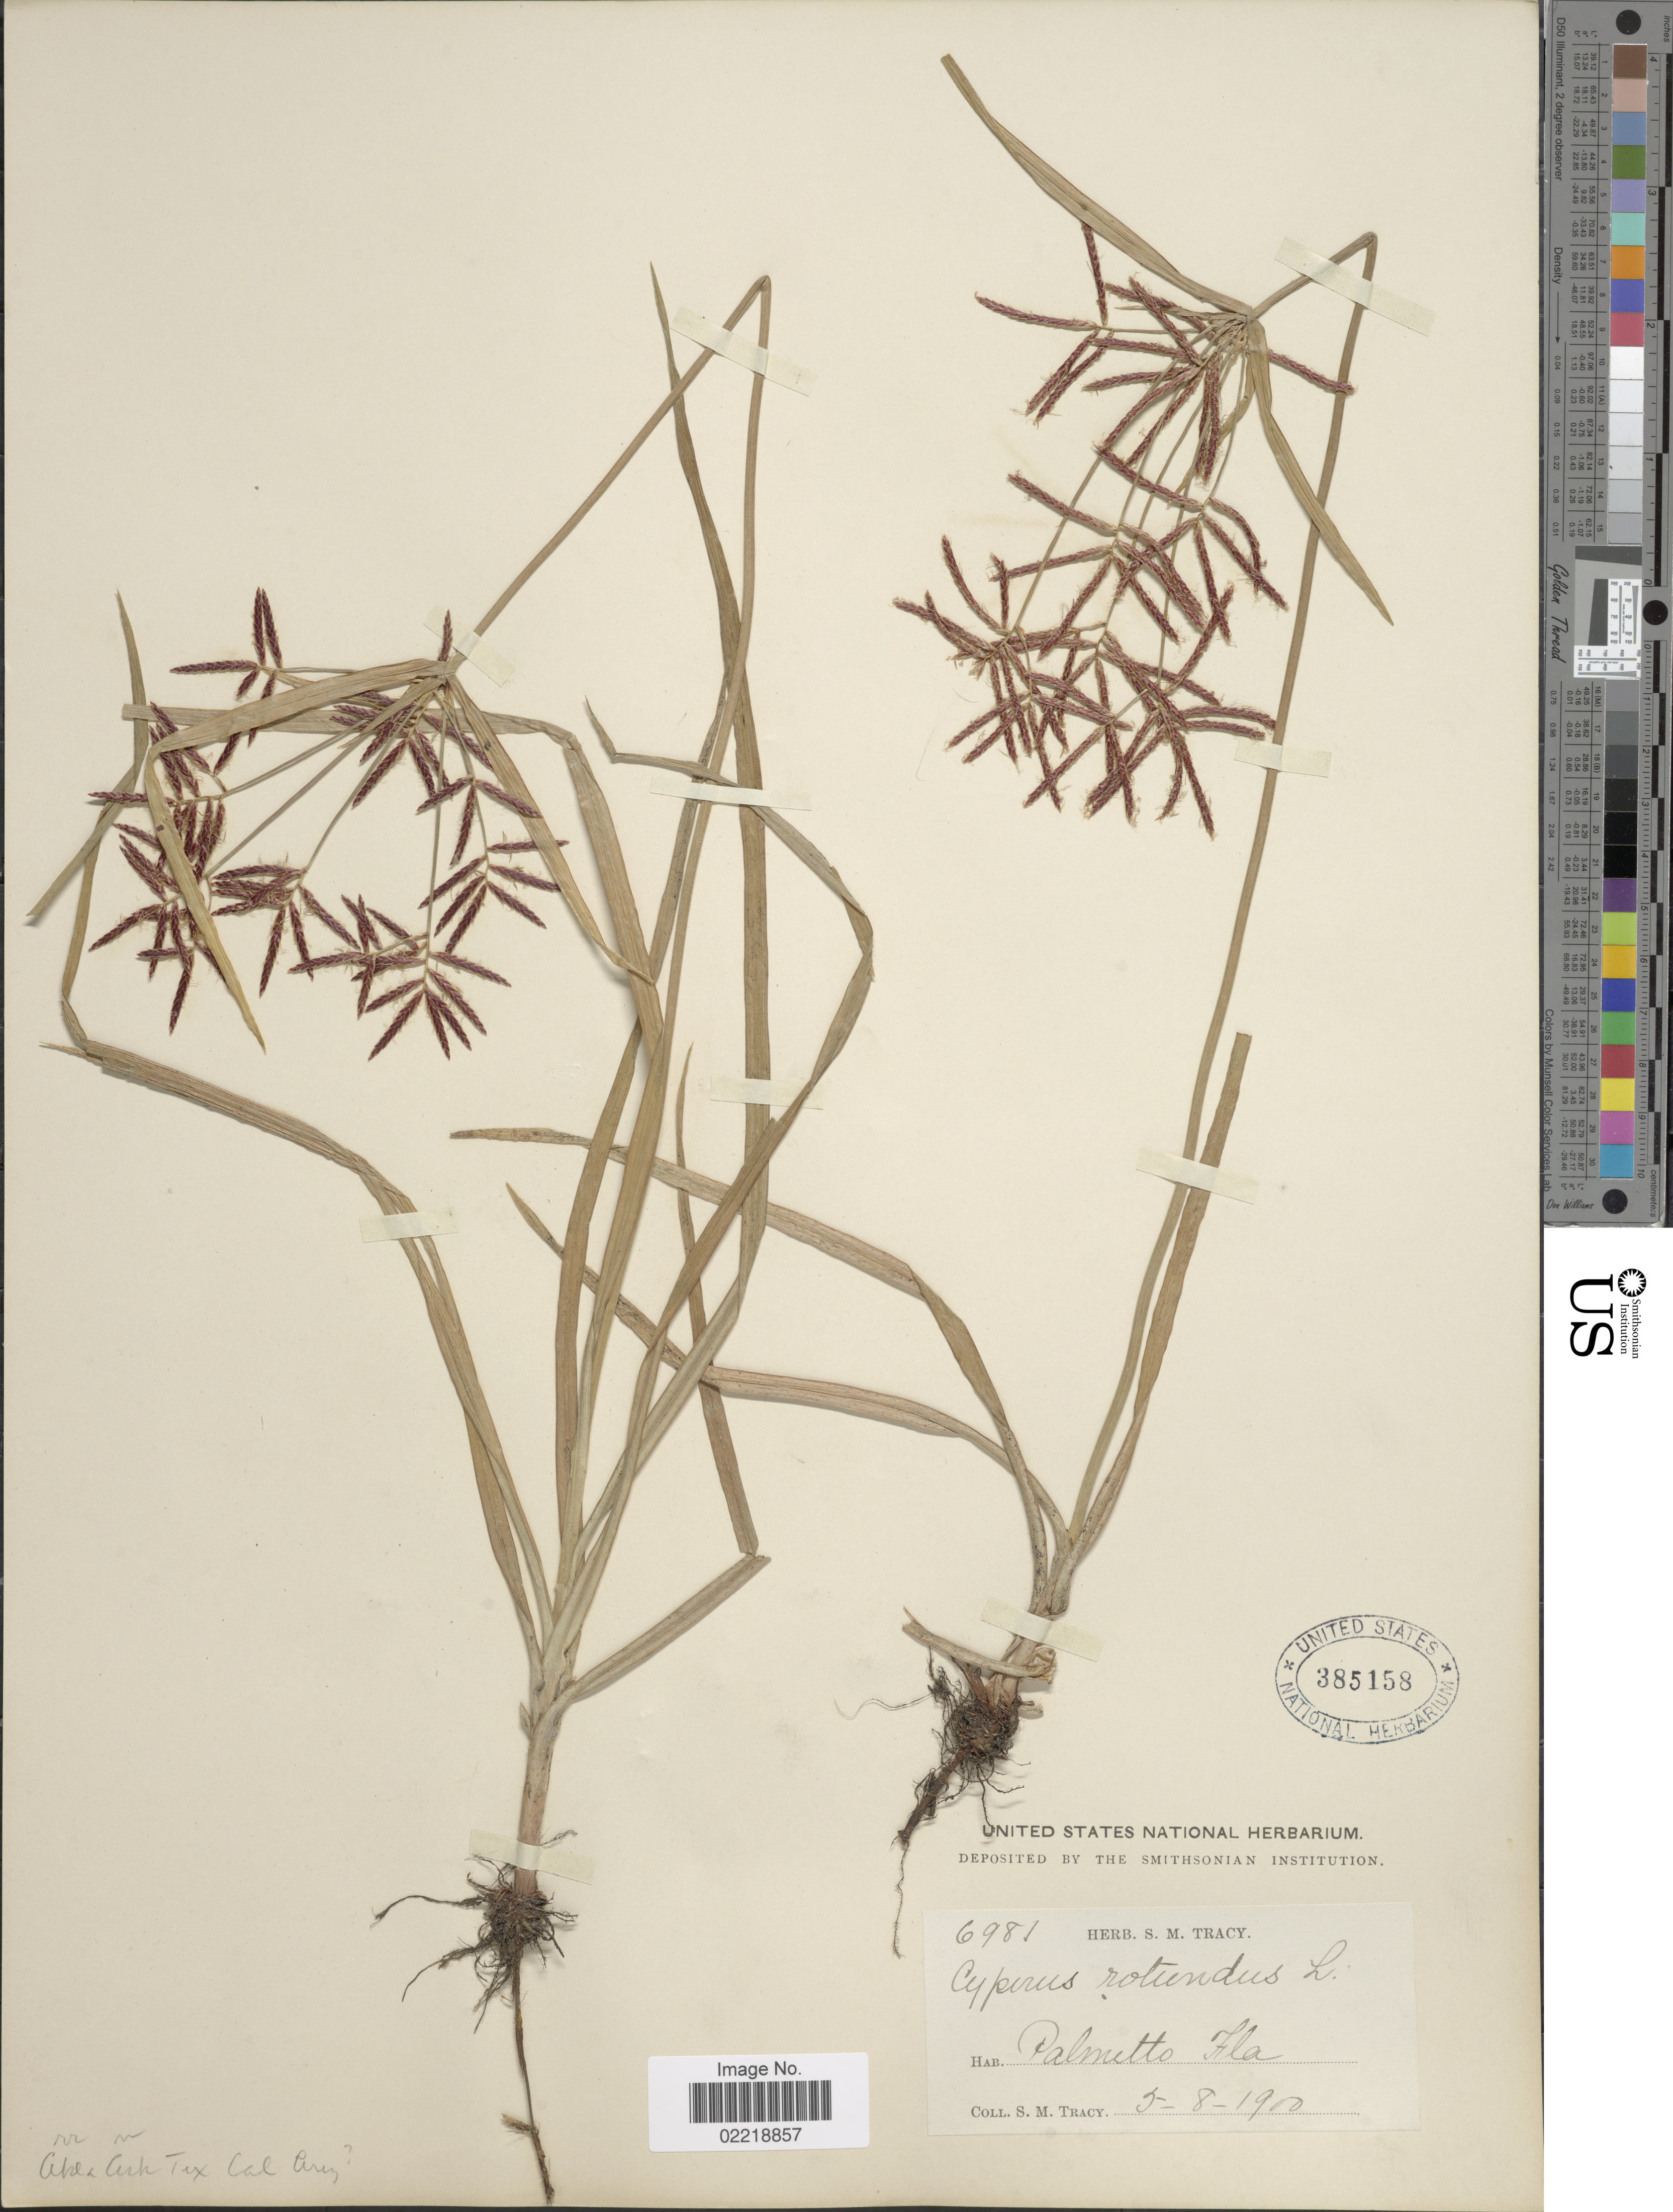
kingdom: Plantae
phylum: Tracheophyta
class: Liliopsida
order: Poales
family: Cyperaceae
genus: Cyperus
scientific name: Cyperus rotundus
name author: L.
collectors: S. M. Tracy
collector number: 6981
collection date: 1900-05-08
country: United States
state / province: Florida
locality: Palmetto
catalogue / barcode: US 385158